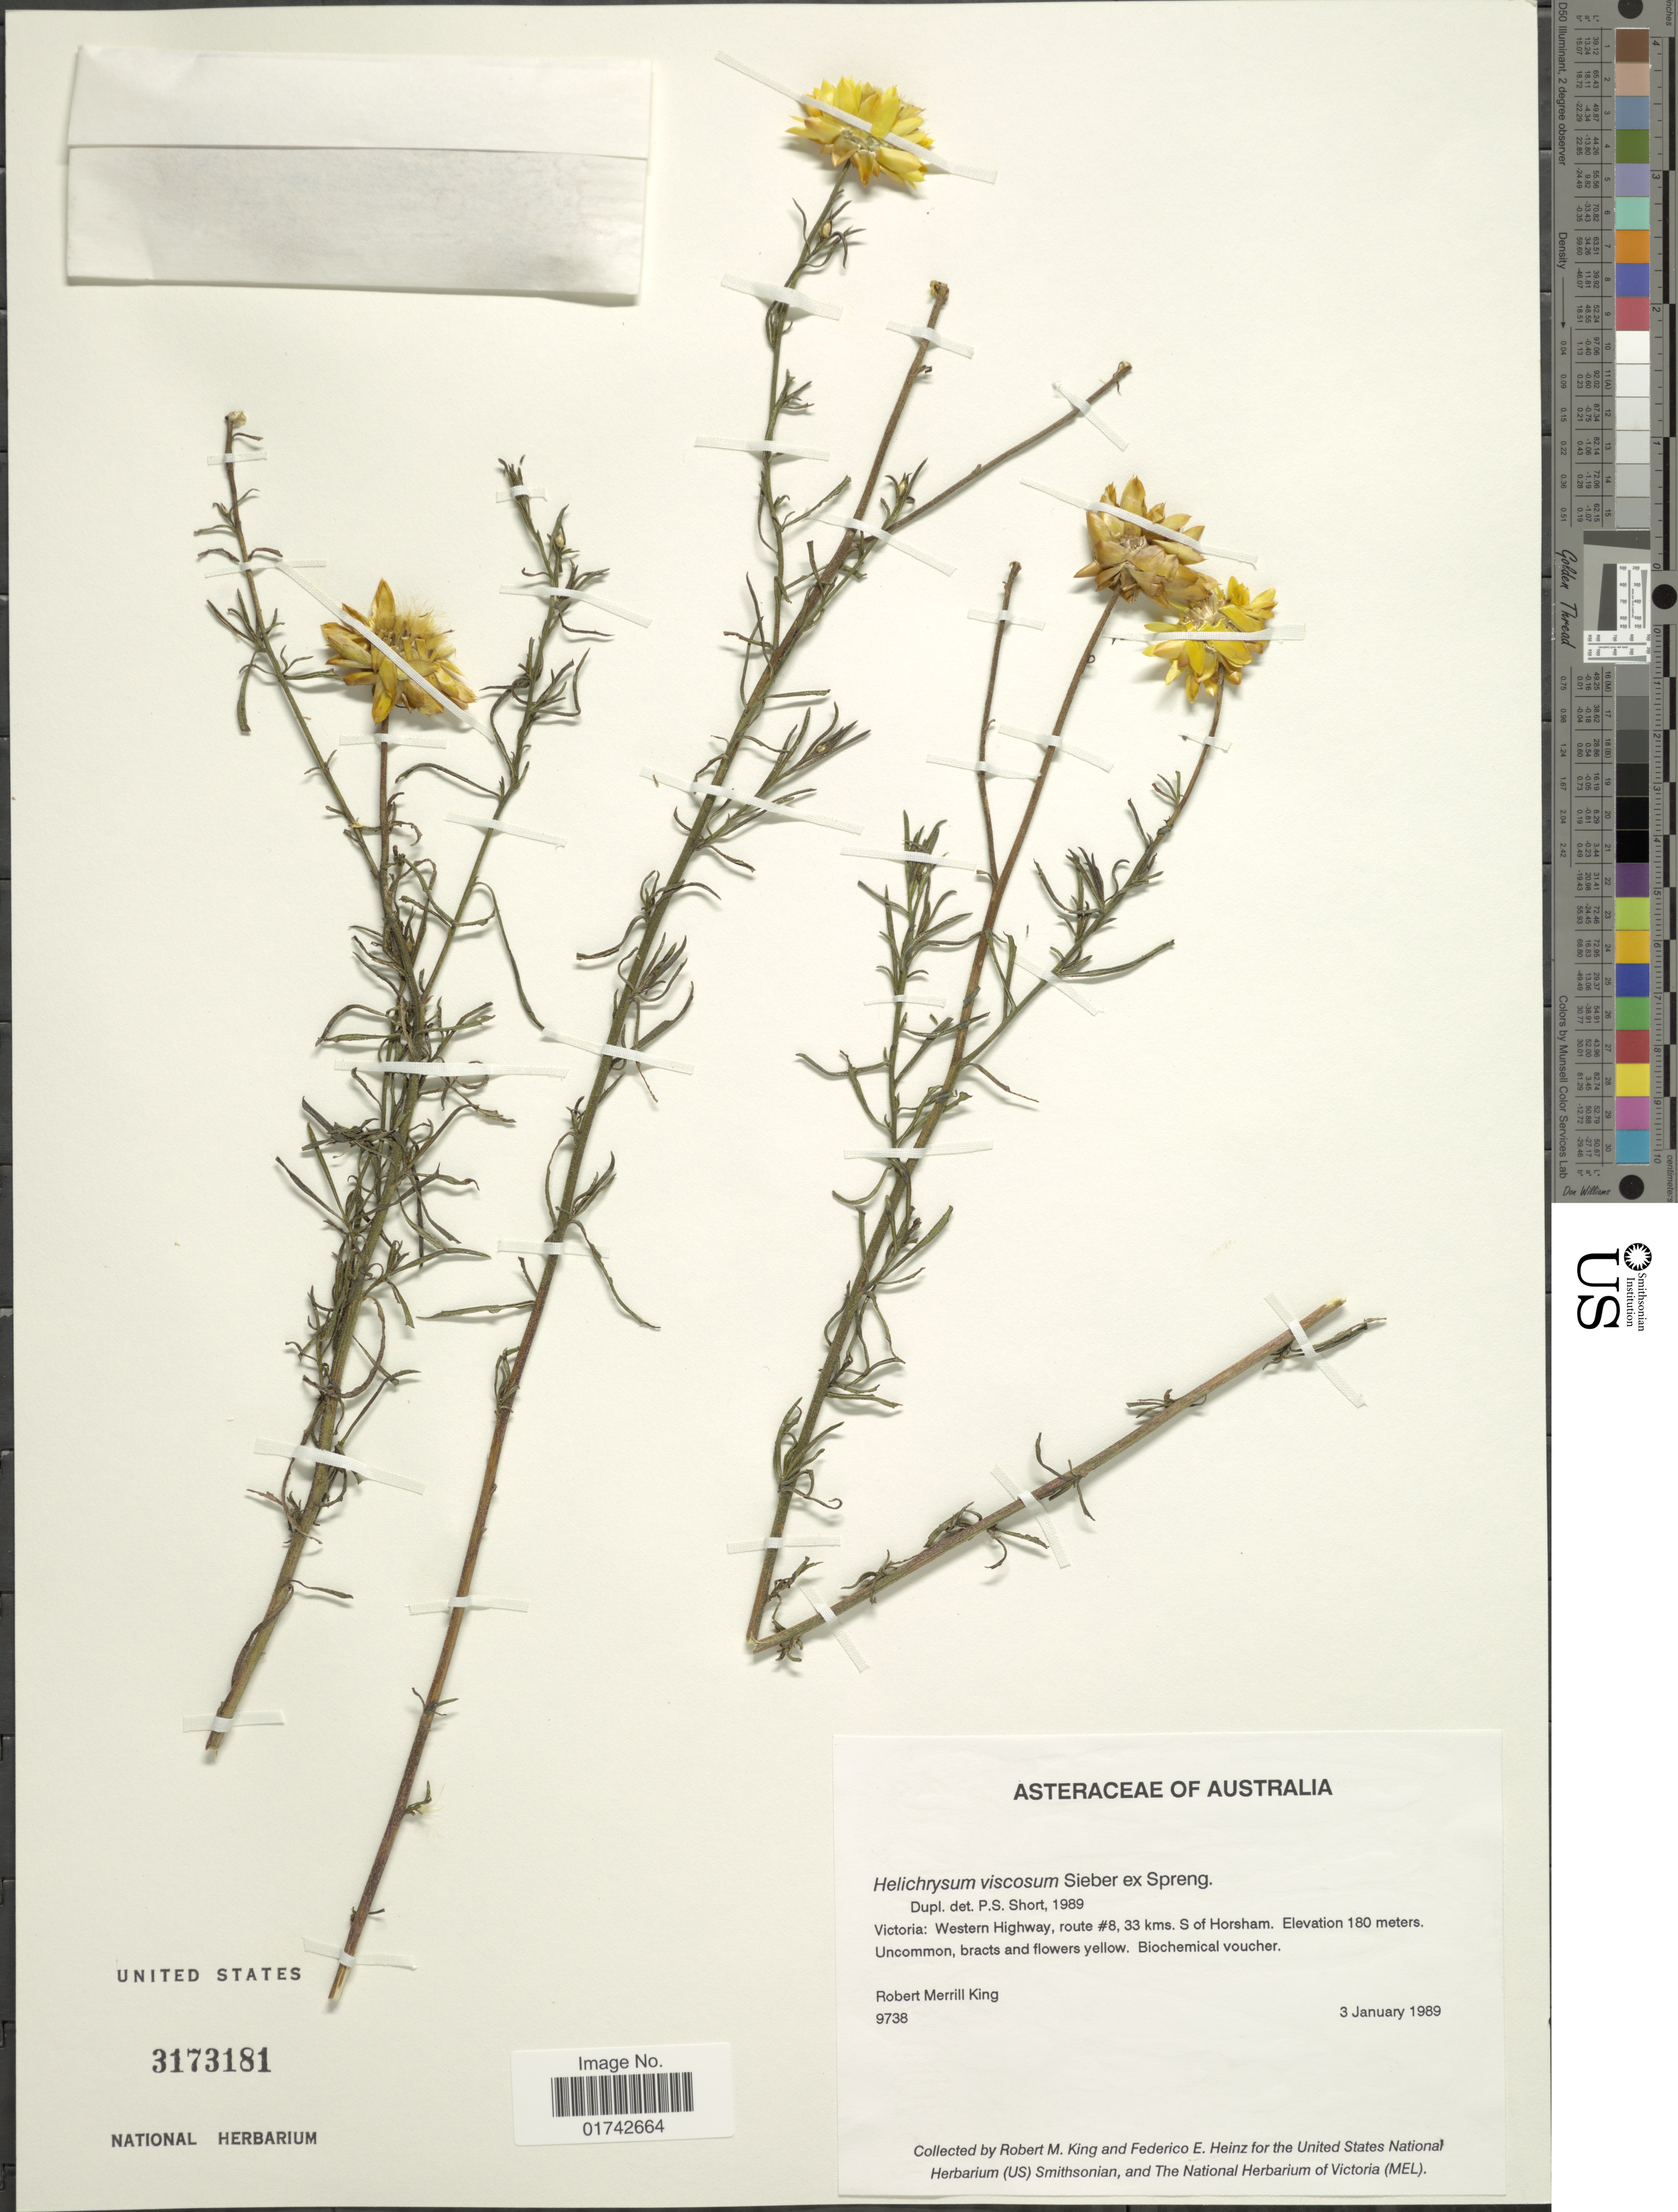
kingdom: Plantae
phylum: Tracheophyta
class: Magnoliopsida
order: Asterales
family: Asteraceae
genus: Helichrysum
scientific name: Helichrysum viscosum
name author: Spreng.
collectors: R. M. King & F. Heinz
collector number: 9738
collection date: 1989-01-03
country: Australia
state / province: Victoria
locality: Victoria. Western Highway, route # 8, 33 kms. S of Horsham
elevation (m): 180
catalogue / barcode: US 3173181